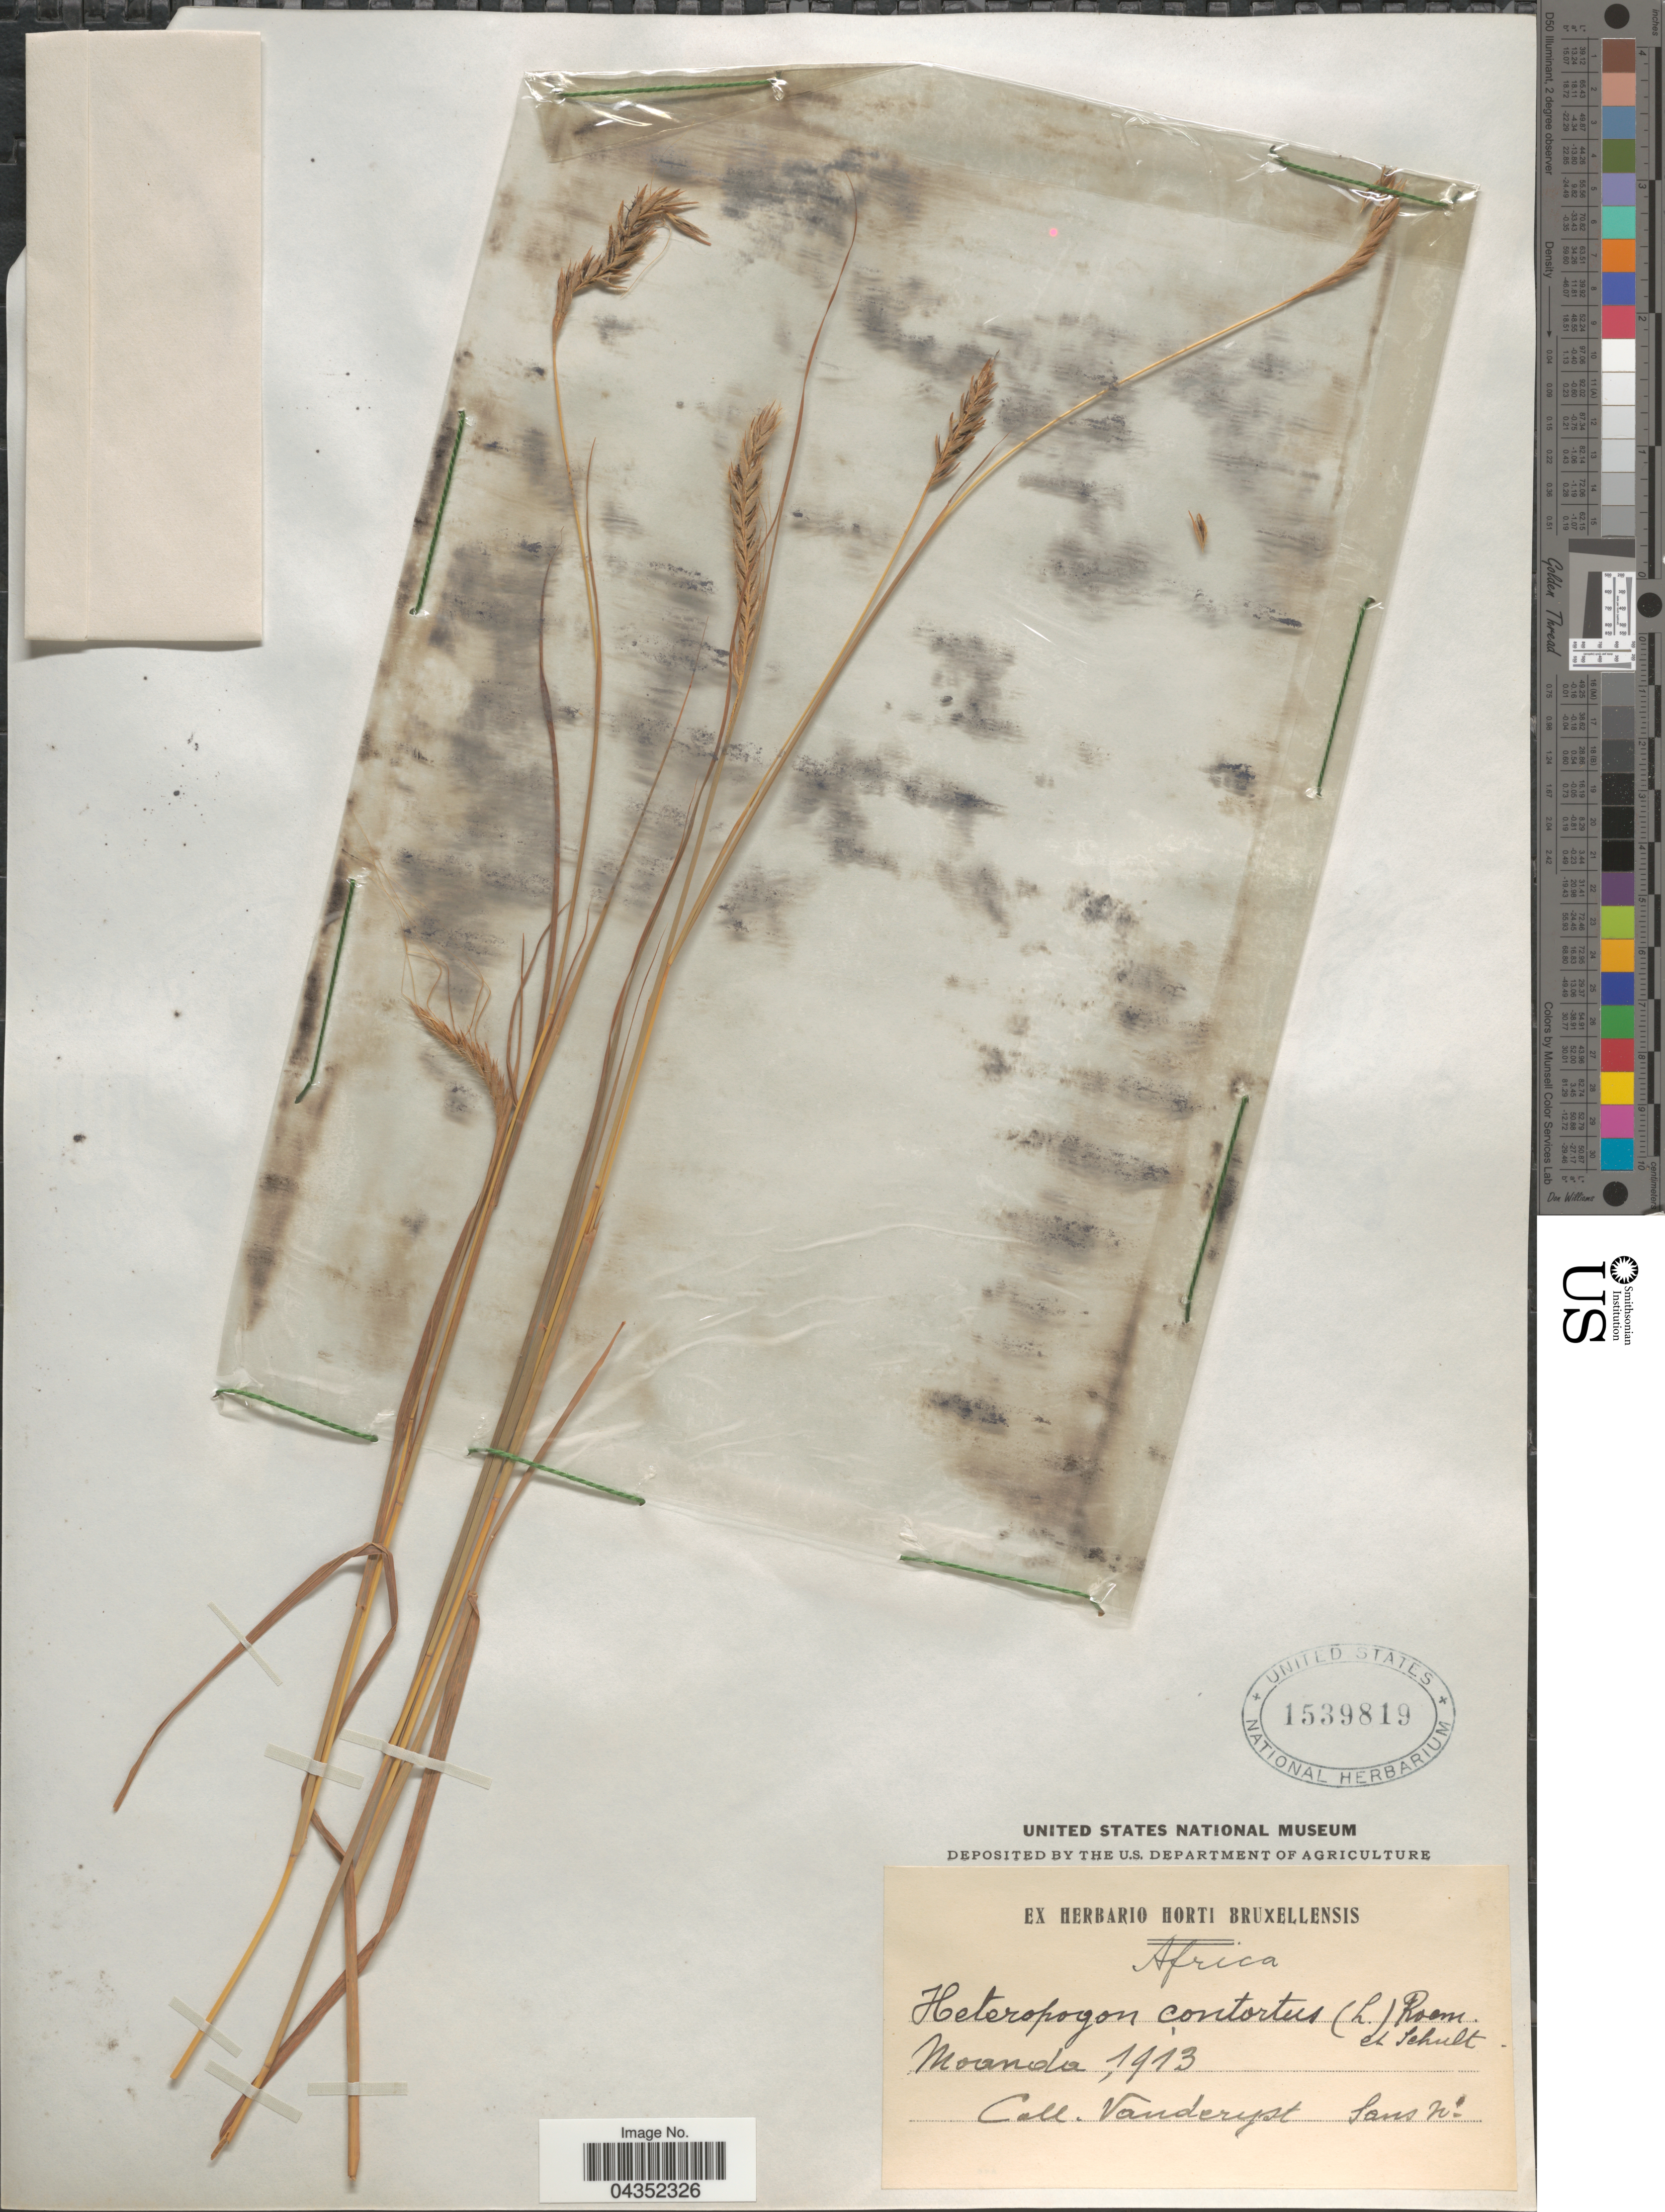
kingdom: Plantae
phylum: Tracheophyta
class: Liliopsida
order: Poales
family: Poaceae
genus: Heteropogon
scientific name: Heteropogon contortus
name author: (L.) P. Beauv. ex Roem. & Schult.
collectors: Vanderyst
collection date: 1913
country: Congo, Democratic Republic of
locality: Africa. Moanda.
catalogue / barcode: US 1539819